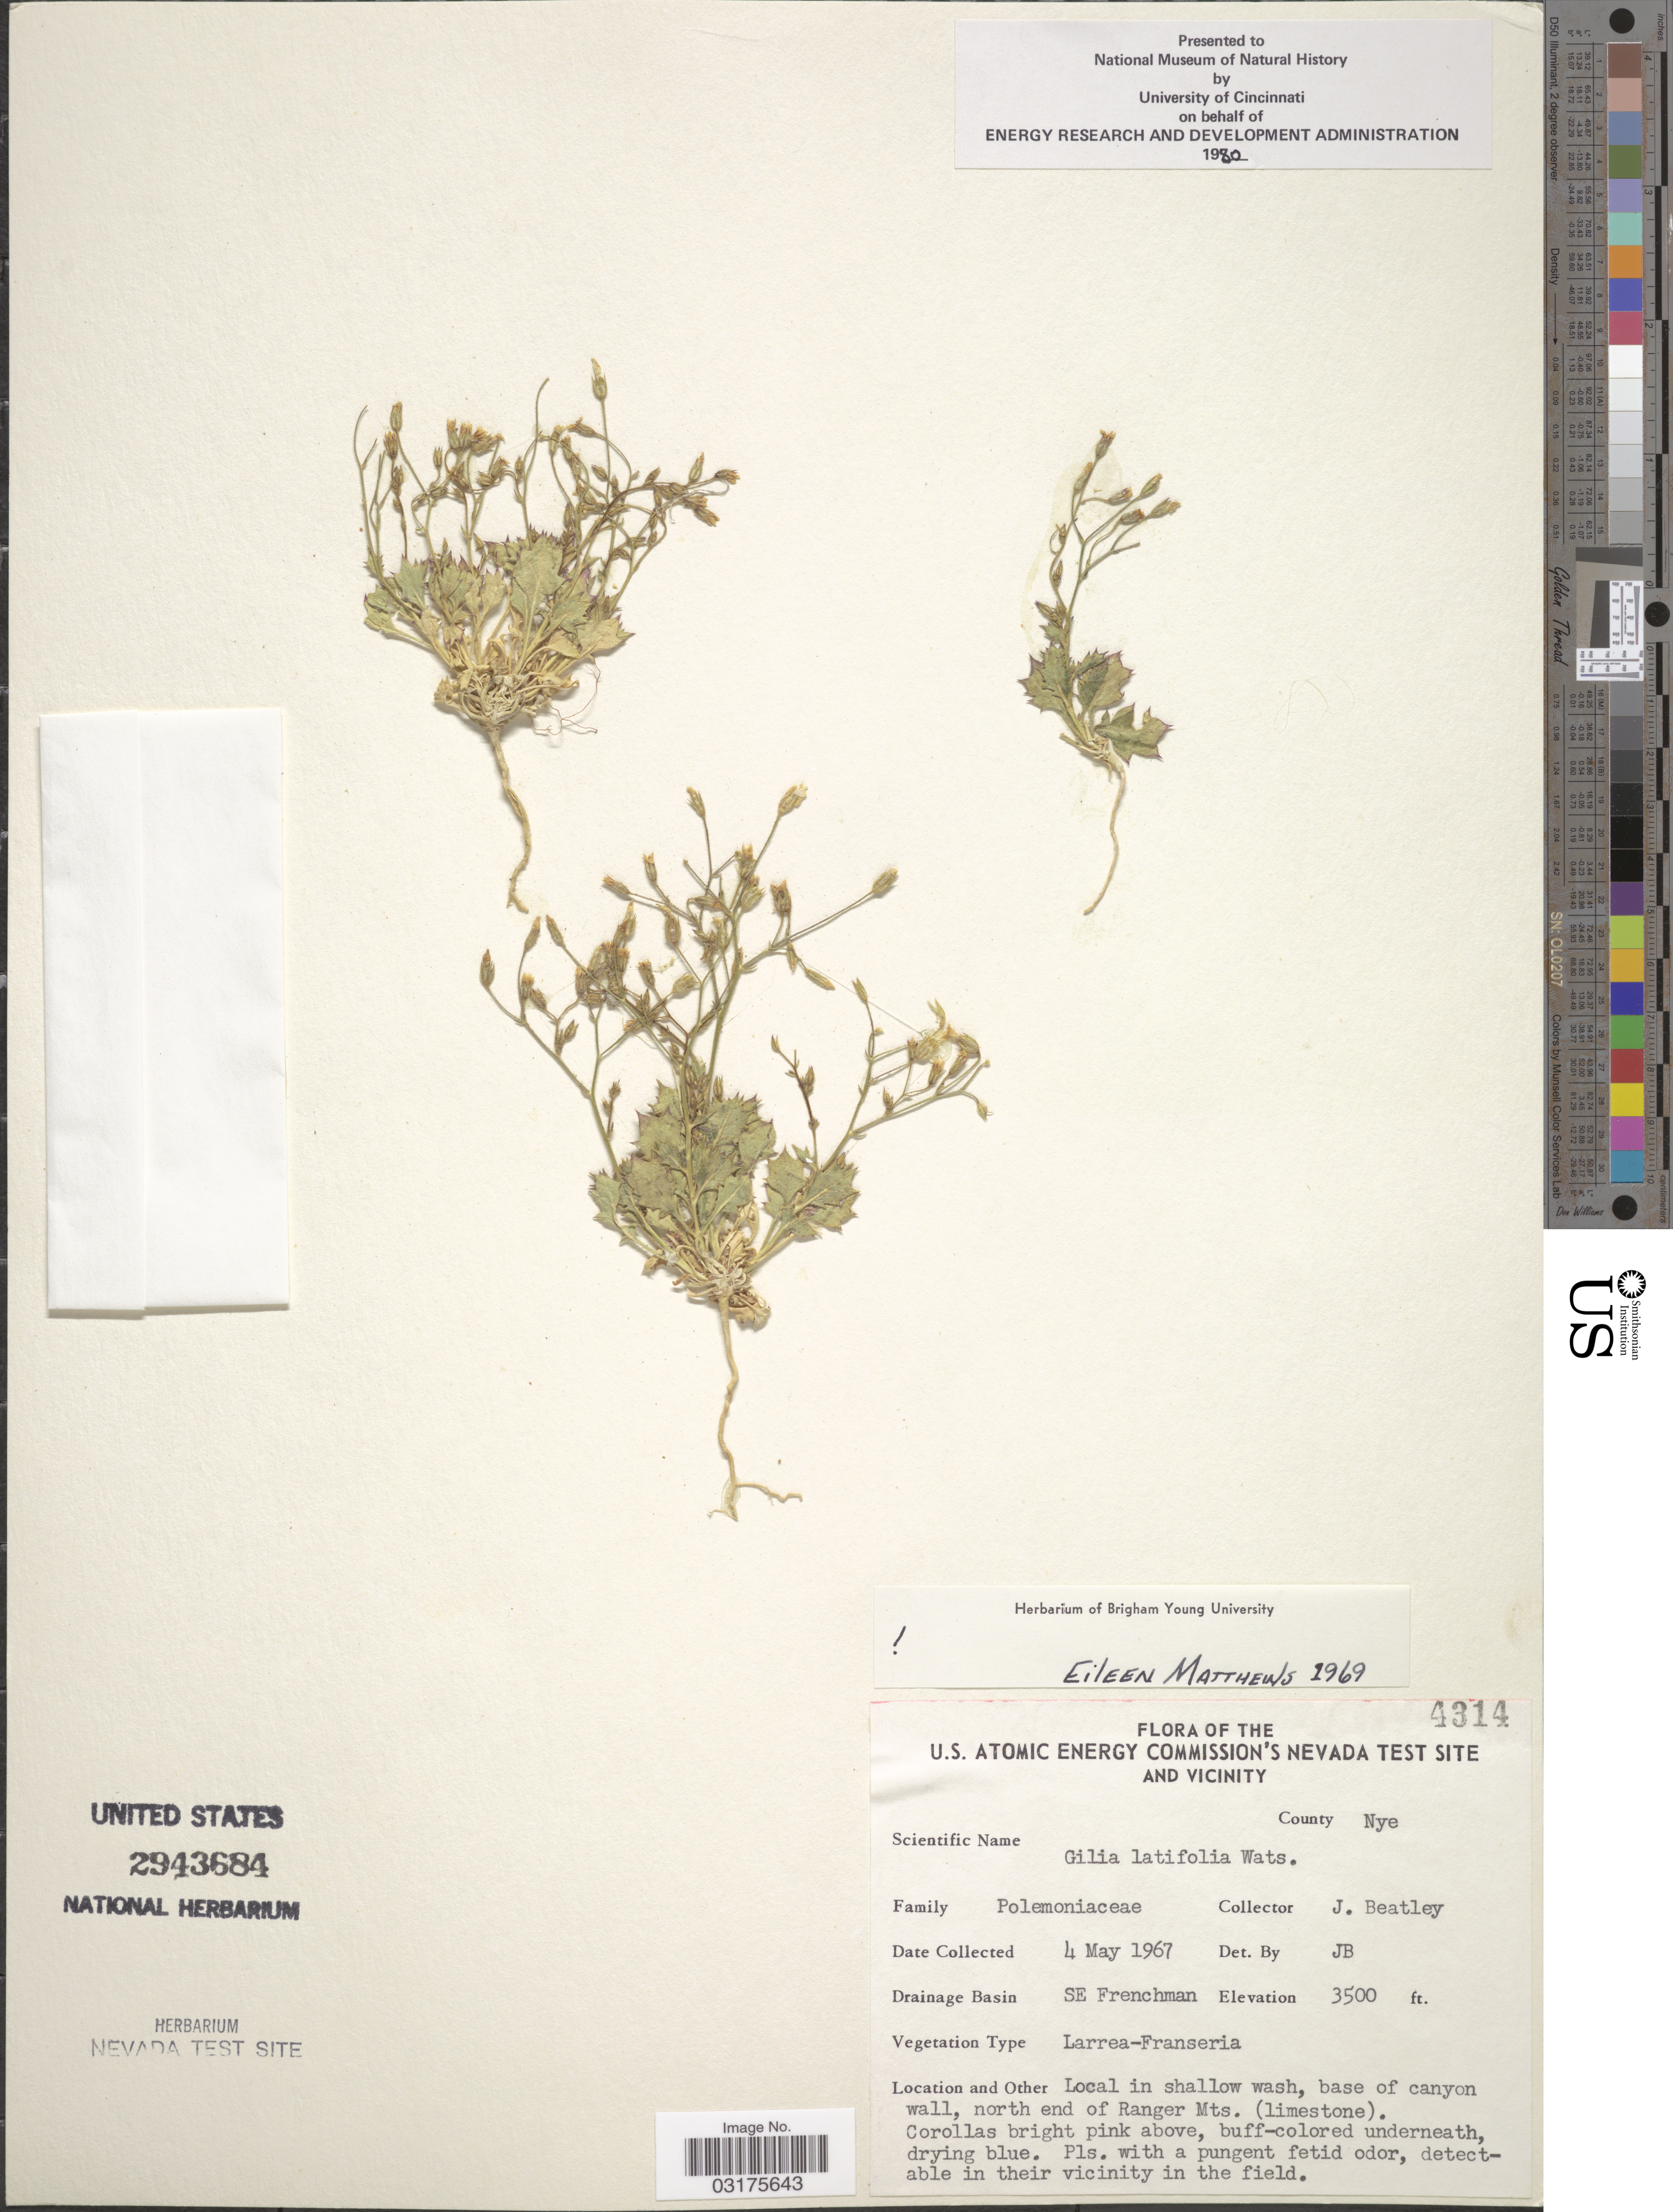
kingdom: Plantae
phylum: Tracheophyta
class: Magnoliopsida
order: Ericales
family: Polemoniaceae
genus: Aliciella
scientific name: Aliciella latifolia subsp. latifolia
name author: (S. Watson) J.M. Porter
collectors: J. C. Beatley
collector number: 4314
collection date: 1967-05-04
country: United States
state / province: Nevada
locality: U.S. Atomic Energy Commission's Nevada Test Site and Vicinity, County Nye, Drainage Basin SE Frenchman, base of canyon wall, north end of Ranger Mts.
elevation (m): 1067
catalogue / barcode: US 2943684